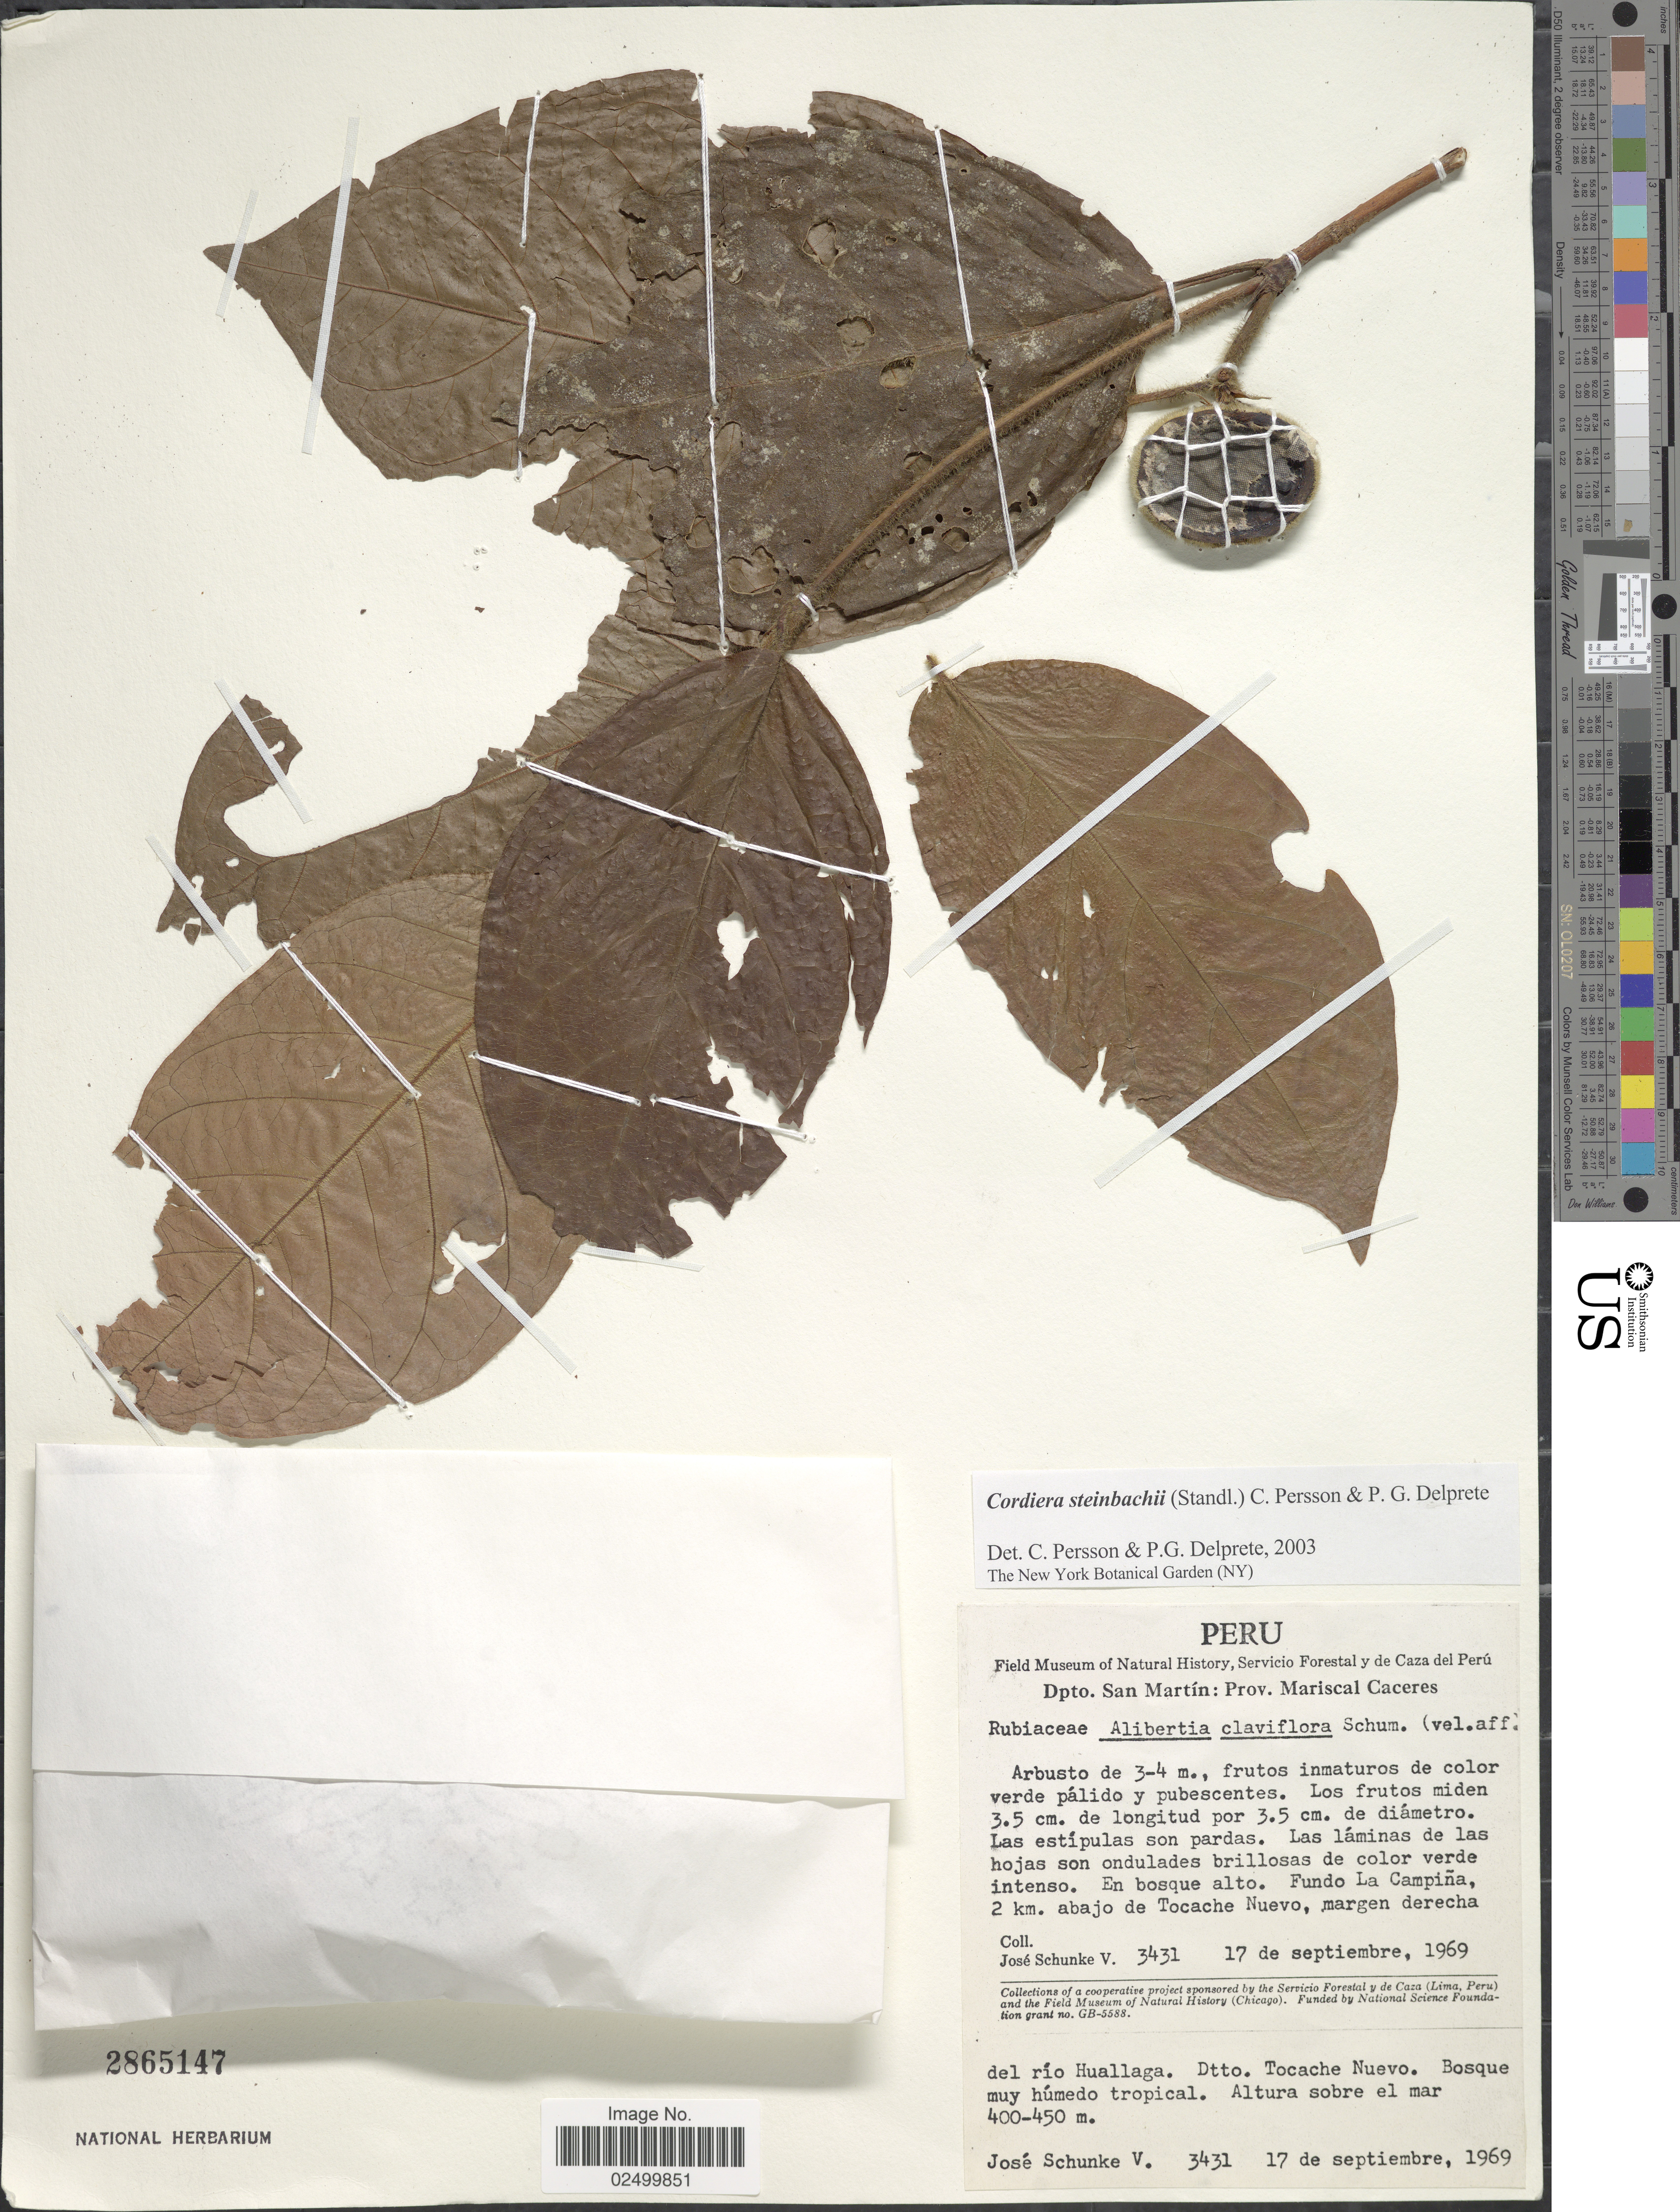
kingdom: Plantae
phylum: Tracheophyta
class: Magnoliopsida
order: Gentianales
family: Rubiaceae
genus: Cordiera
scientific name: Cordiera steinbachii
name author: C.H. Perss. & Delprete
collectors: J. Schunke Vigo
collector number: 3431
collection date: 1969-09-17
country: Peru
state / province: San Martín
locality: Prov. Mariscal Caceres. Fundo La Campina, 2 km. abajo de Tocache Nuevo, margen derecha. Del rio Huallaga. Dtto. Tocache Nuevo.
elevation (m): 400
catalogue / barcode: US 2865147